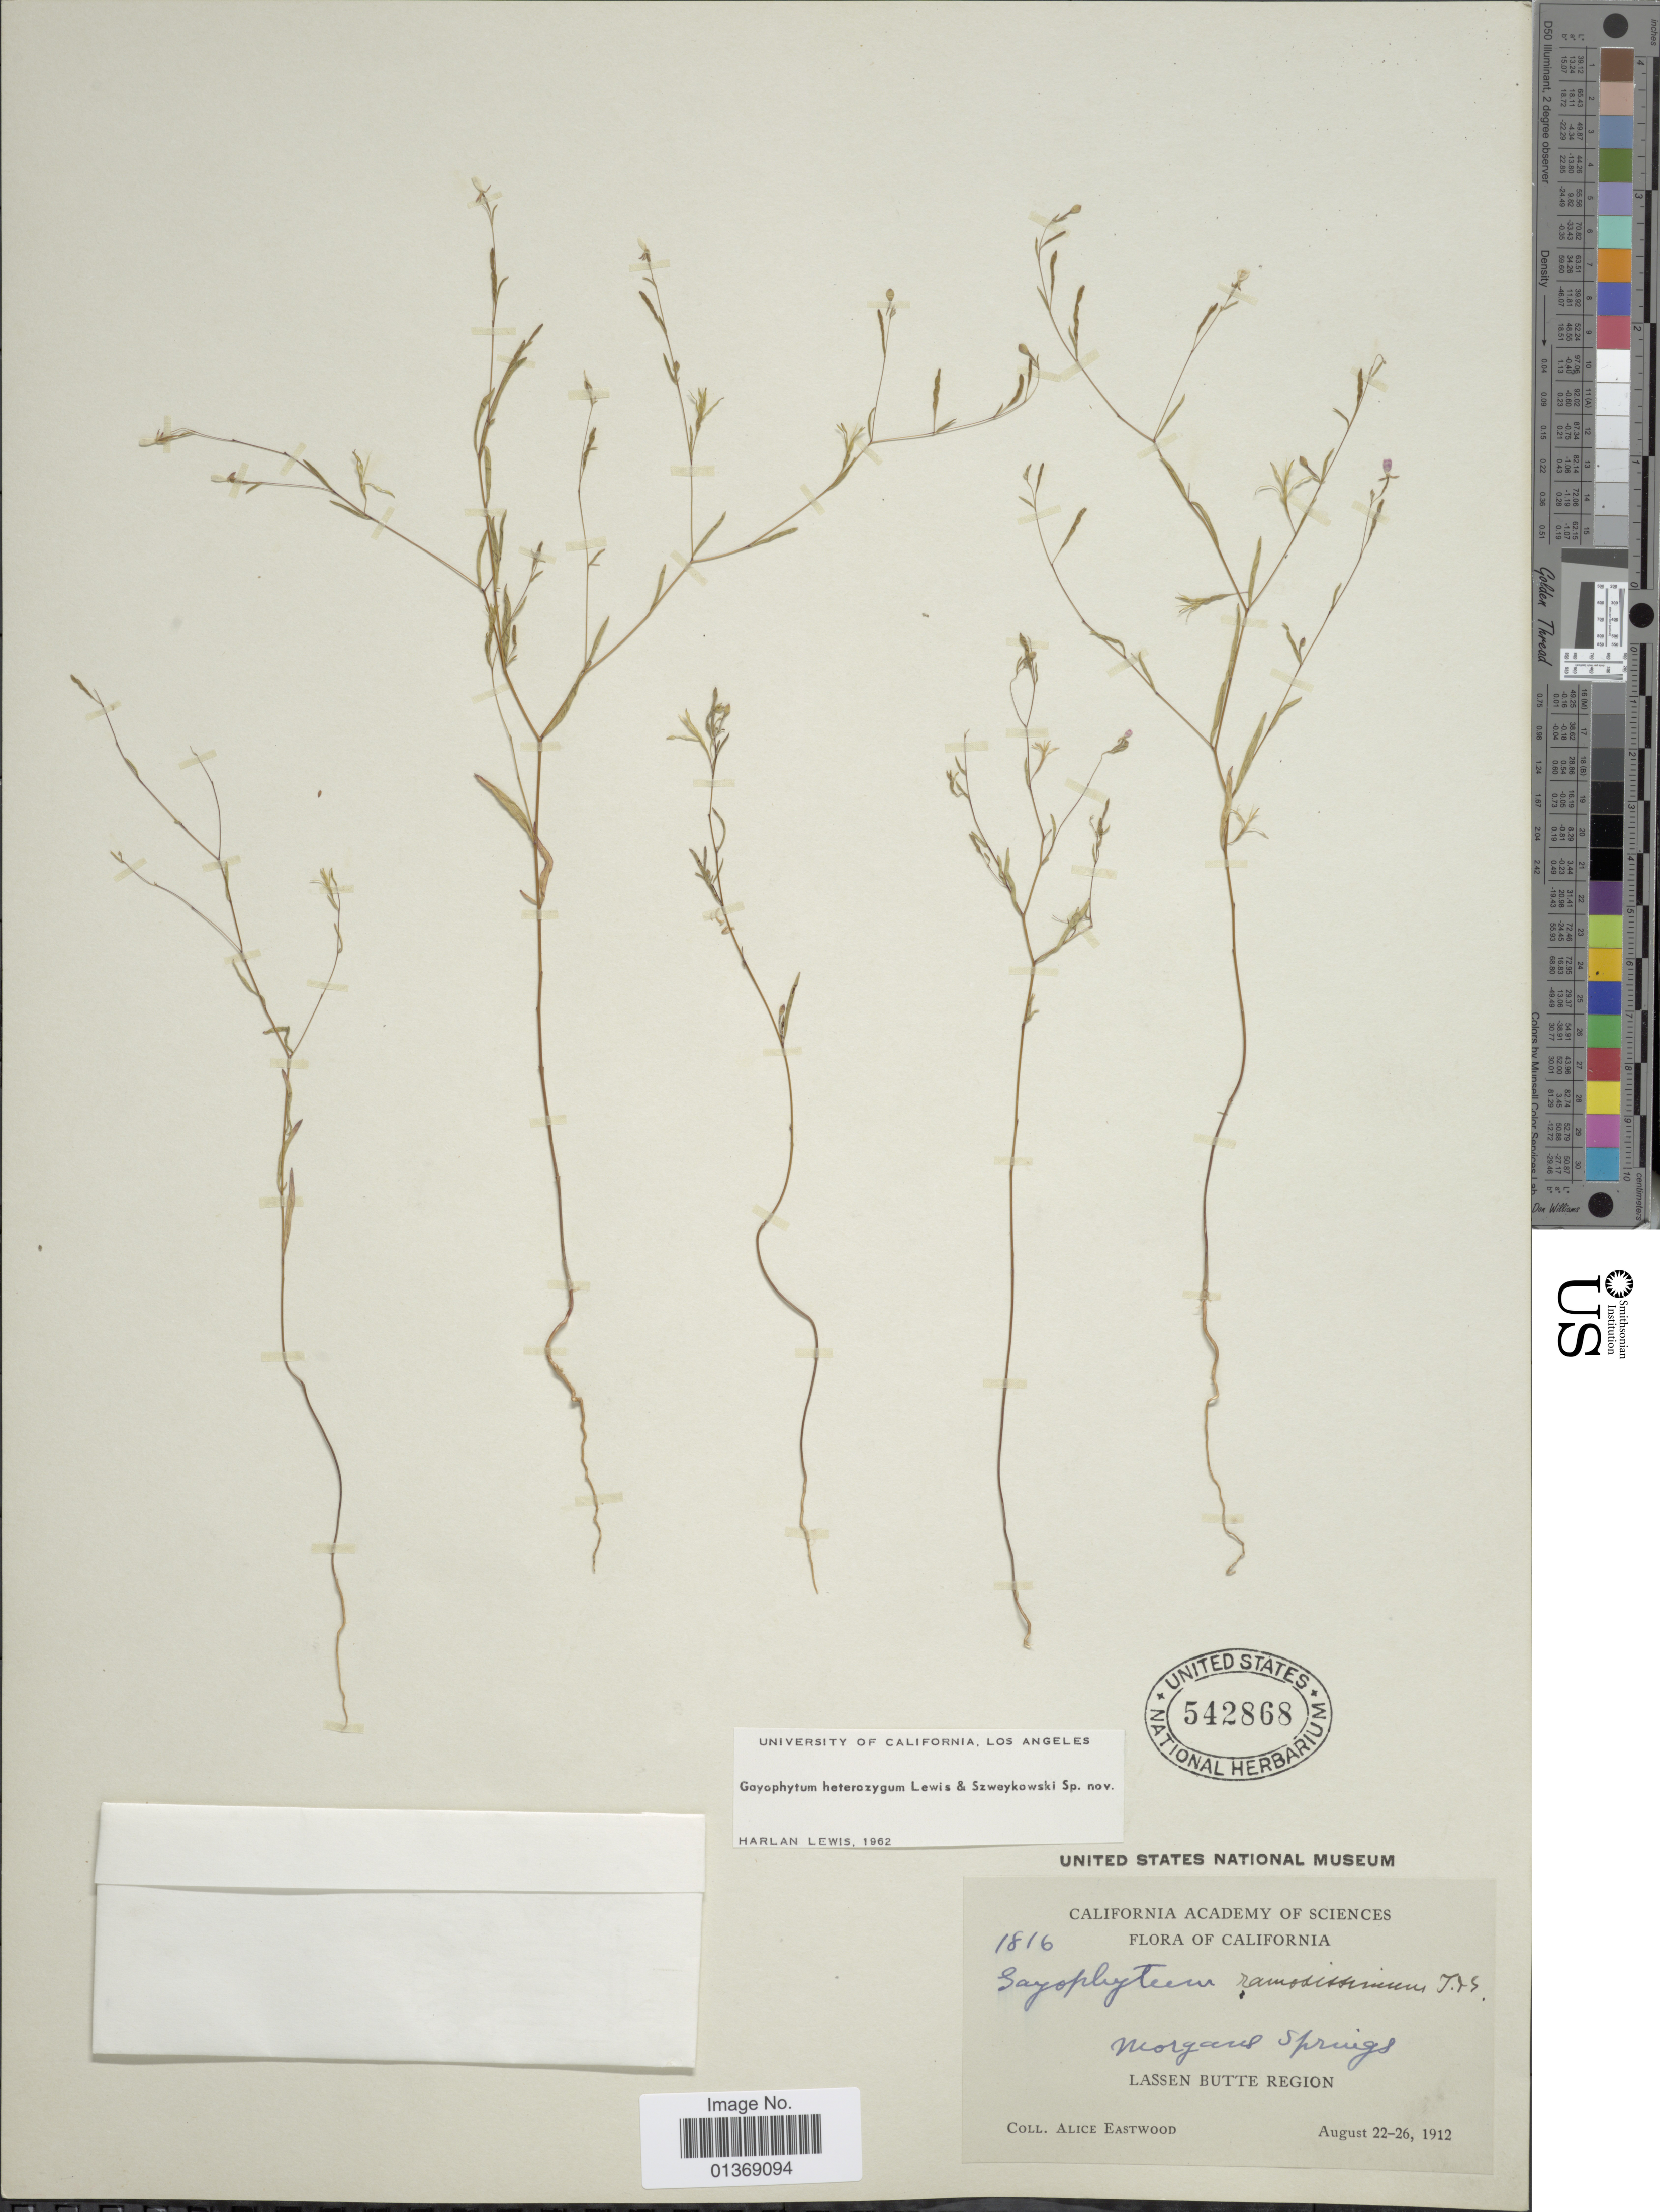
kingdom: Plantae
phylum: Tracheophyta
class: Magnoliopsida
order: Myrtales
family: Onagraceae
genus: Gayophytum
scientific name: Gayophytum heterozygum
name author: F. H. Lewis & Szweyk.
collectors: A. Eastwood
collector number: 1816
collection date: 1912-08-22/1912-08-26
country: United States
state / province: California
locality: Morgans Springs, Lassen Butte Region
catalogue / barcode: US 542868